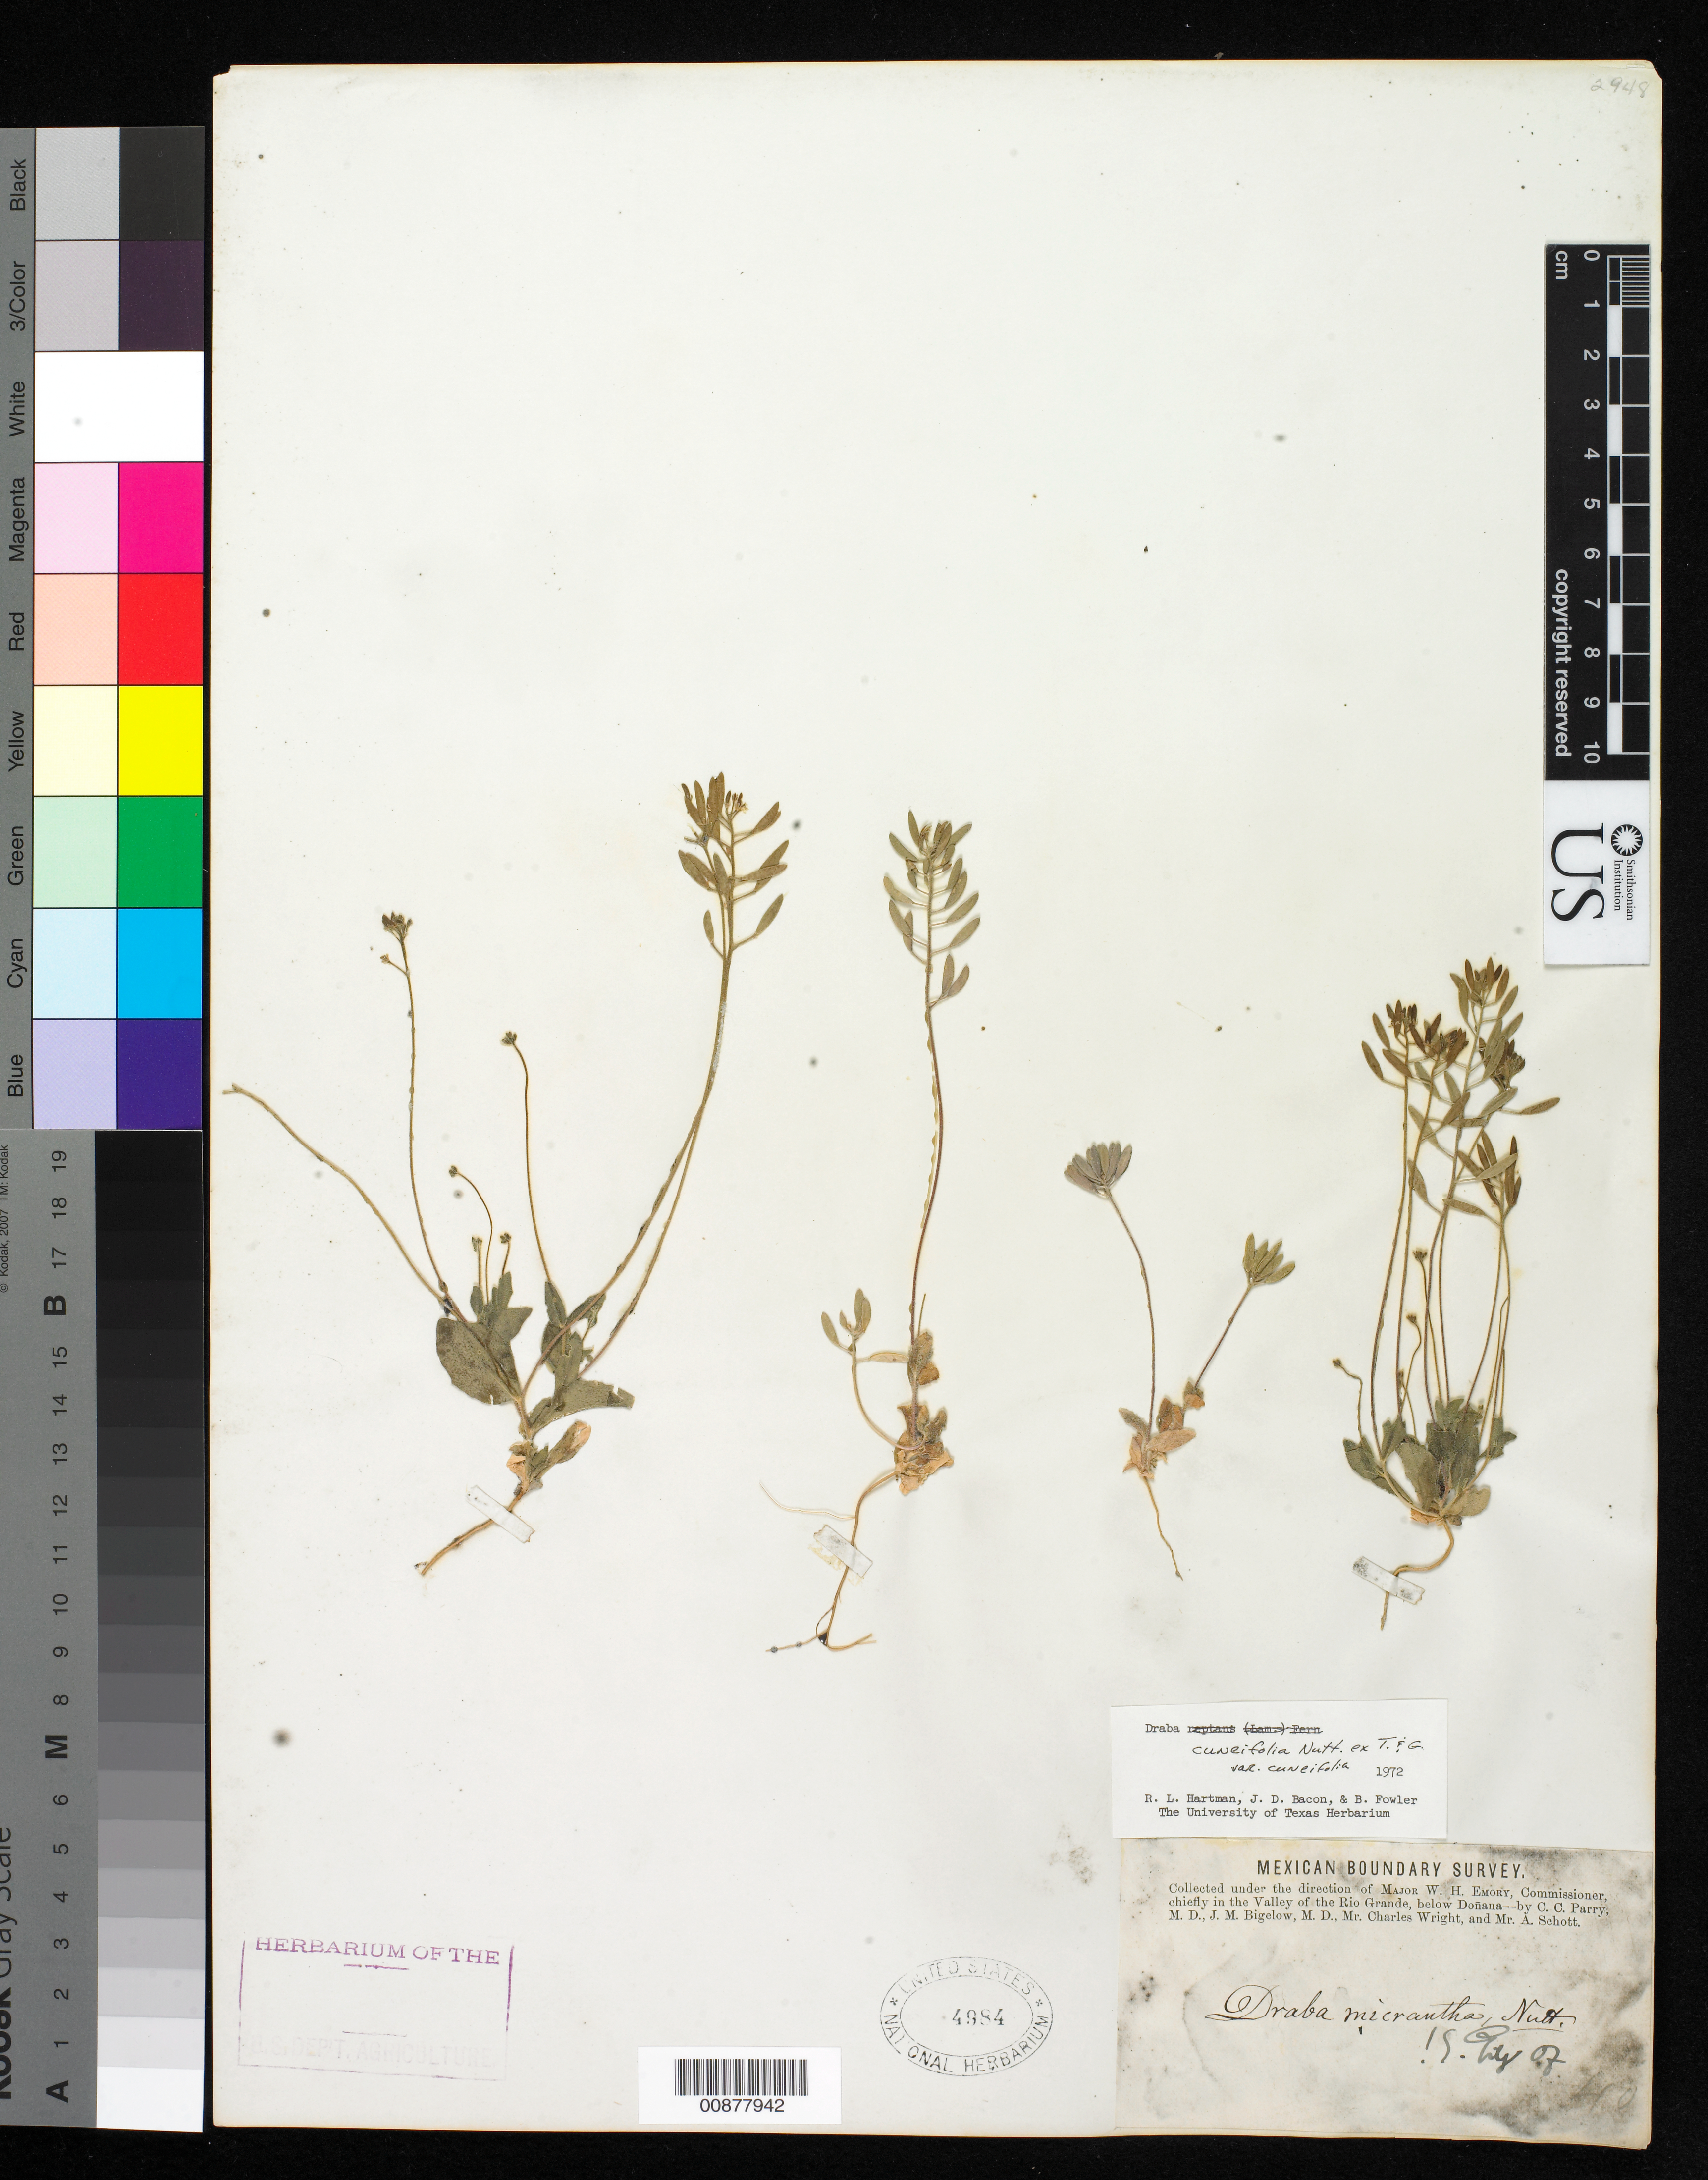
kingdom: Plantae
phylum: Tracheophyta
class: Magnoliopsida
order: Brassicales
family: Brassicaceae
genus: Draba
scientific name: Draba cuneifolia var. cuneifolia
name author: Nutt. ex Torr. & A. Gray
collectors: C. C. Parry, J. M. Bigelow, C. Wright & A. C. V. Schott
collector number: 40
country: United States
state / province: New Mexico / Texas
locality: Valley of the Rio Grande, below Doñana.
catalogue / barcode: US 4984